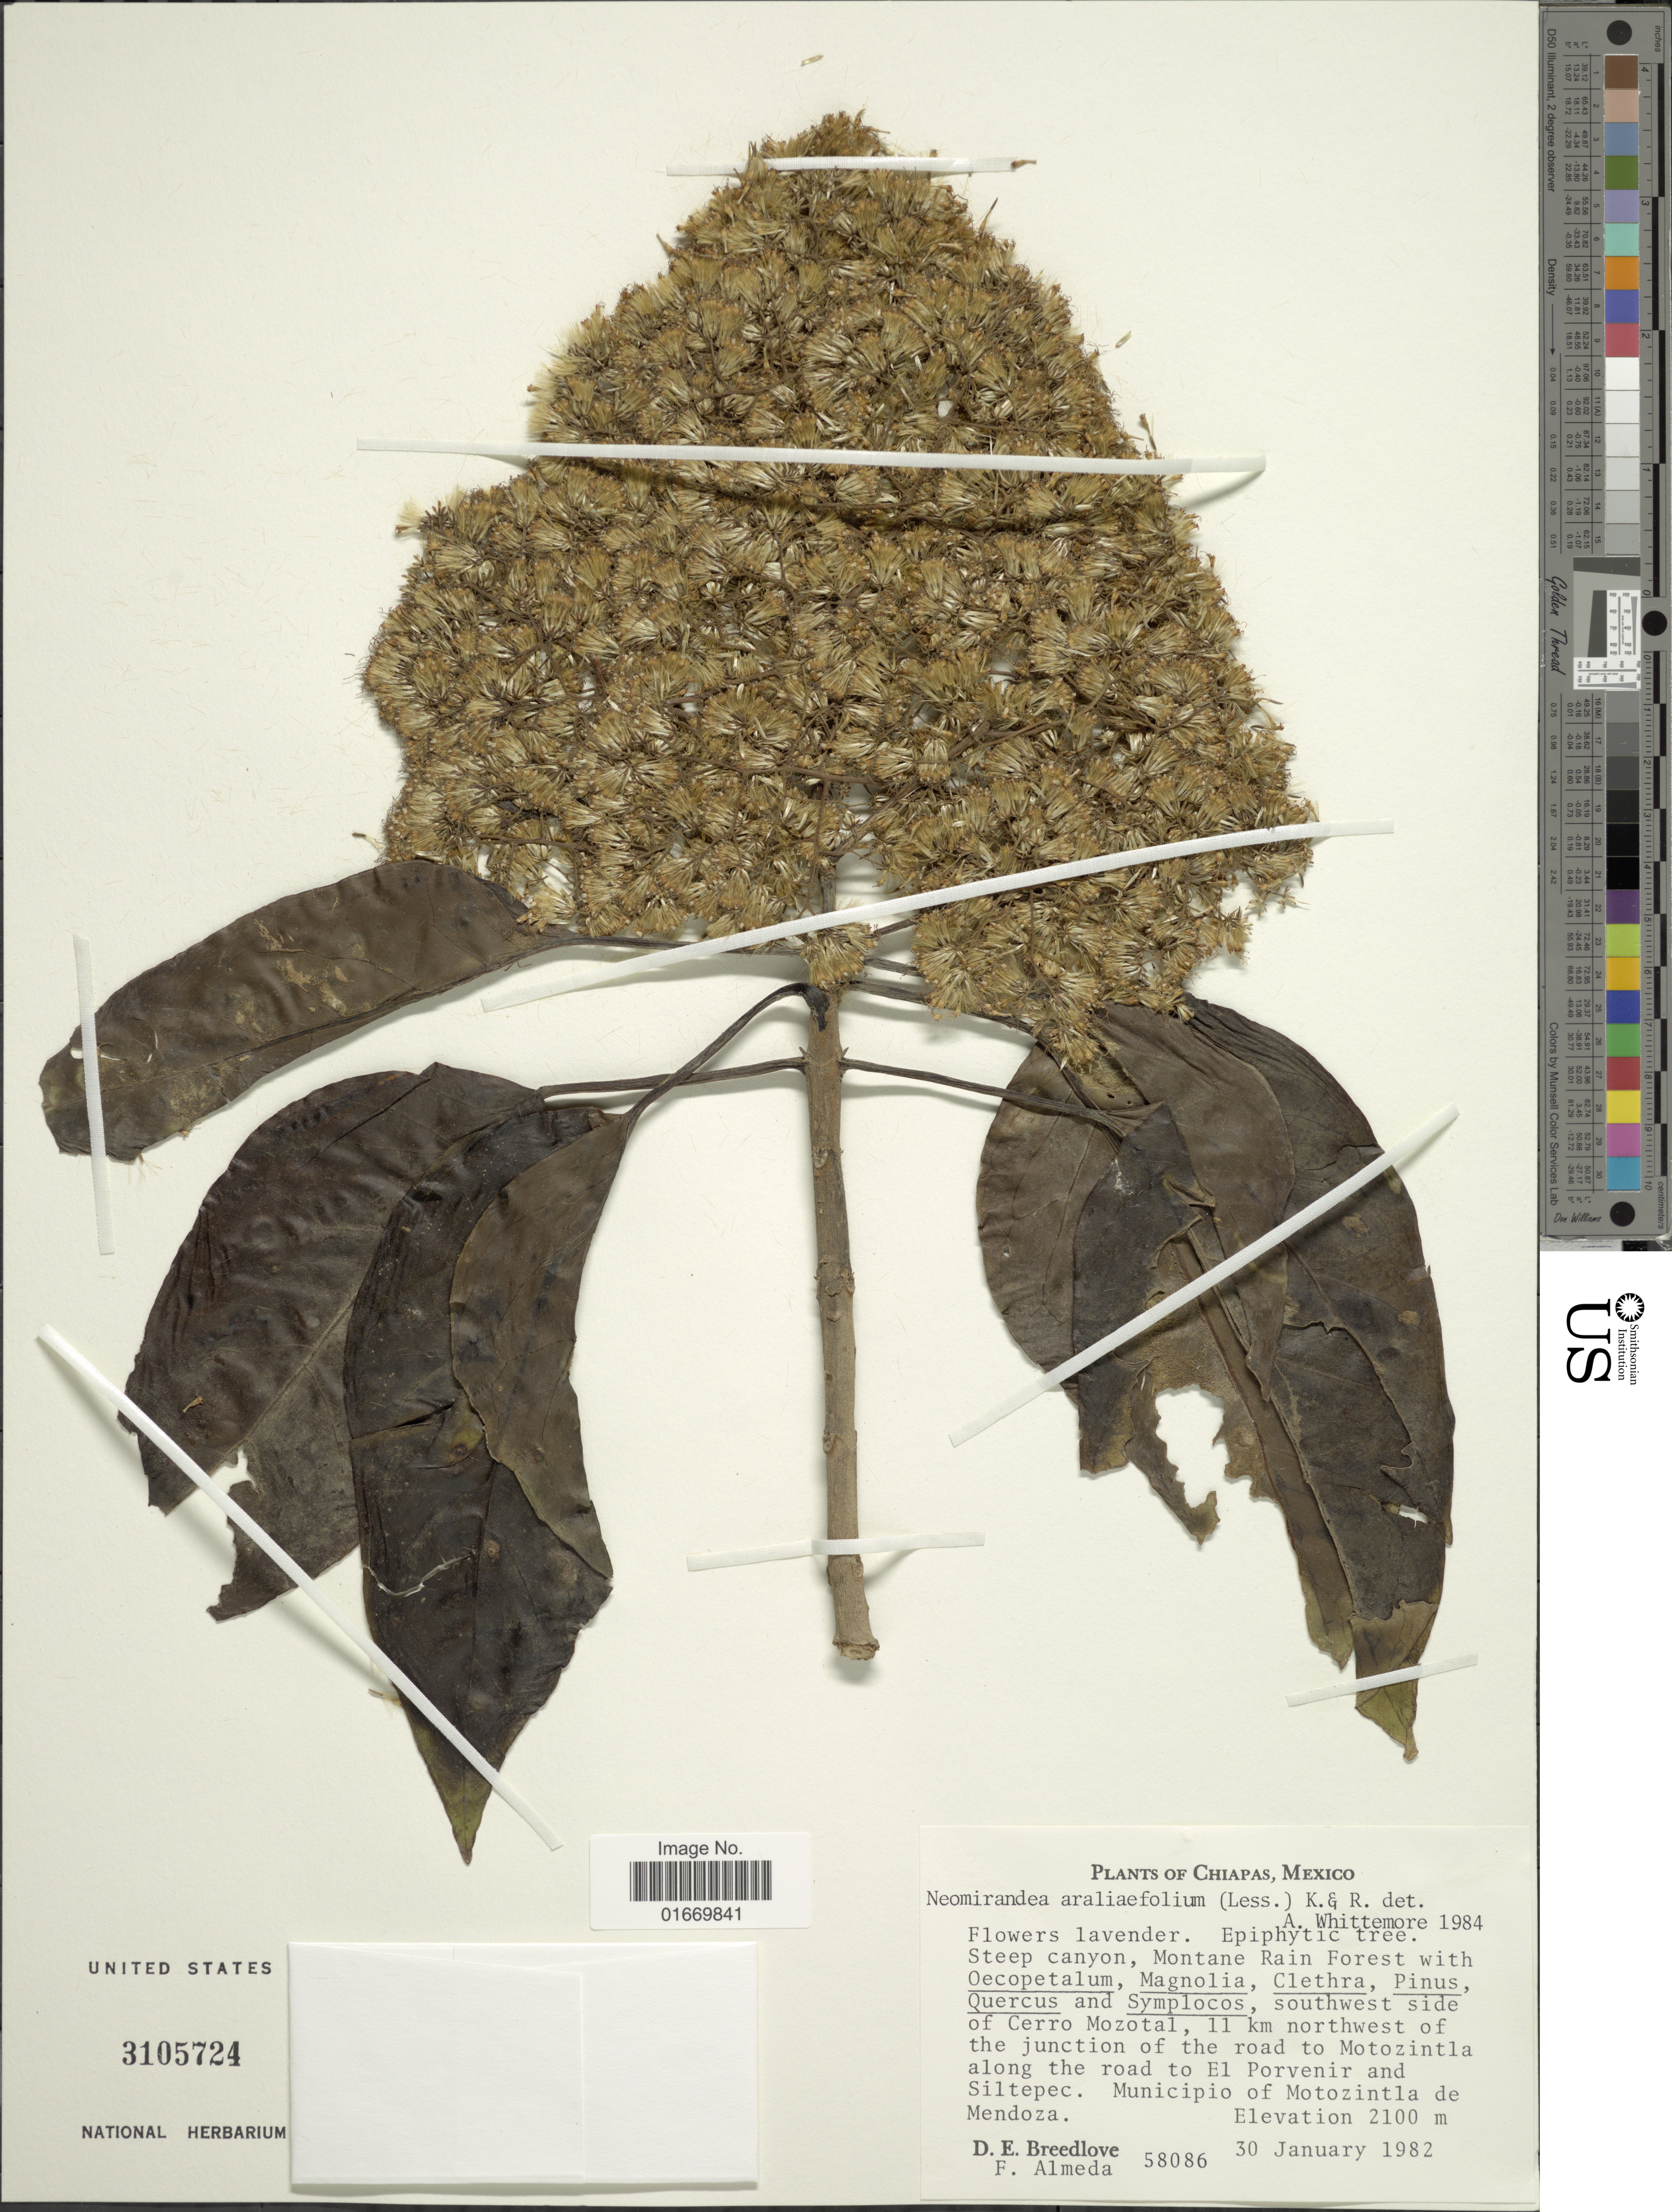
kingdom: Plantae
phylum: Tracheophyta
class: Magnoliopsida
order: Asterales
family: Asteraceae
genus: Neomirandea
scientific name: Neomirandea araliaefolia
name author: (Less.) R.M. King & H. Rob.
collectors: D. E. Breedlove & F. Almeda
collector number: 58086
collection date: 1982-01-30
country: Mexico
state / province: Chiapas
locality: Southwest side of the Cerro Mozotal, 11 km northwest of the junction of the road to Motozintla along the road to El Porvenir and Siltepec, Municipio of Motozintla de Mendoza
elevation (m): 2100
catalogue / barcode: US 3105724